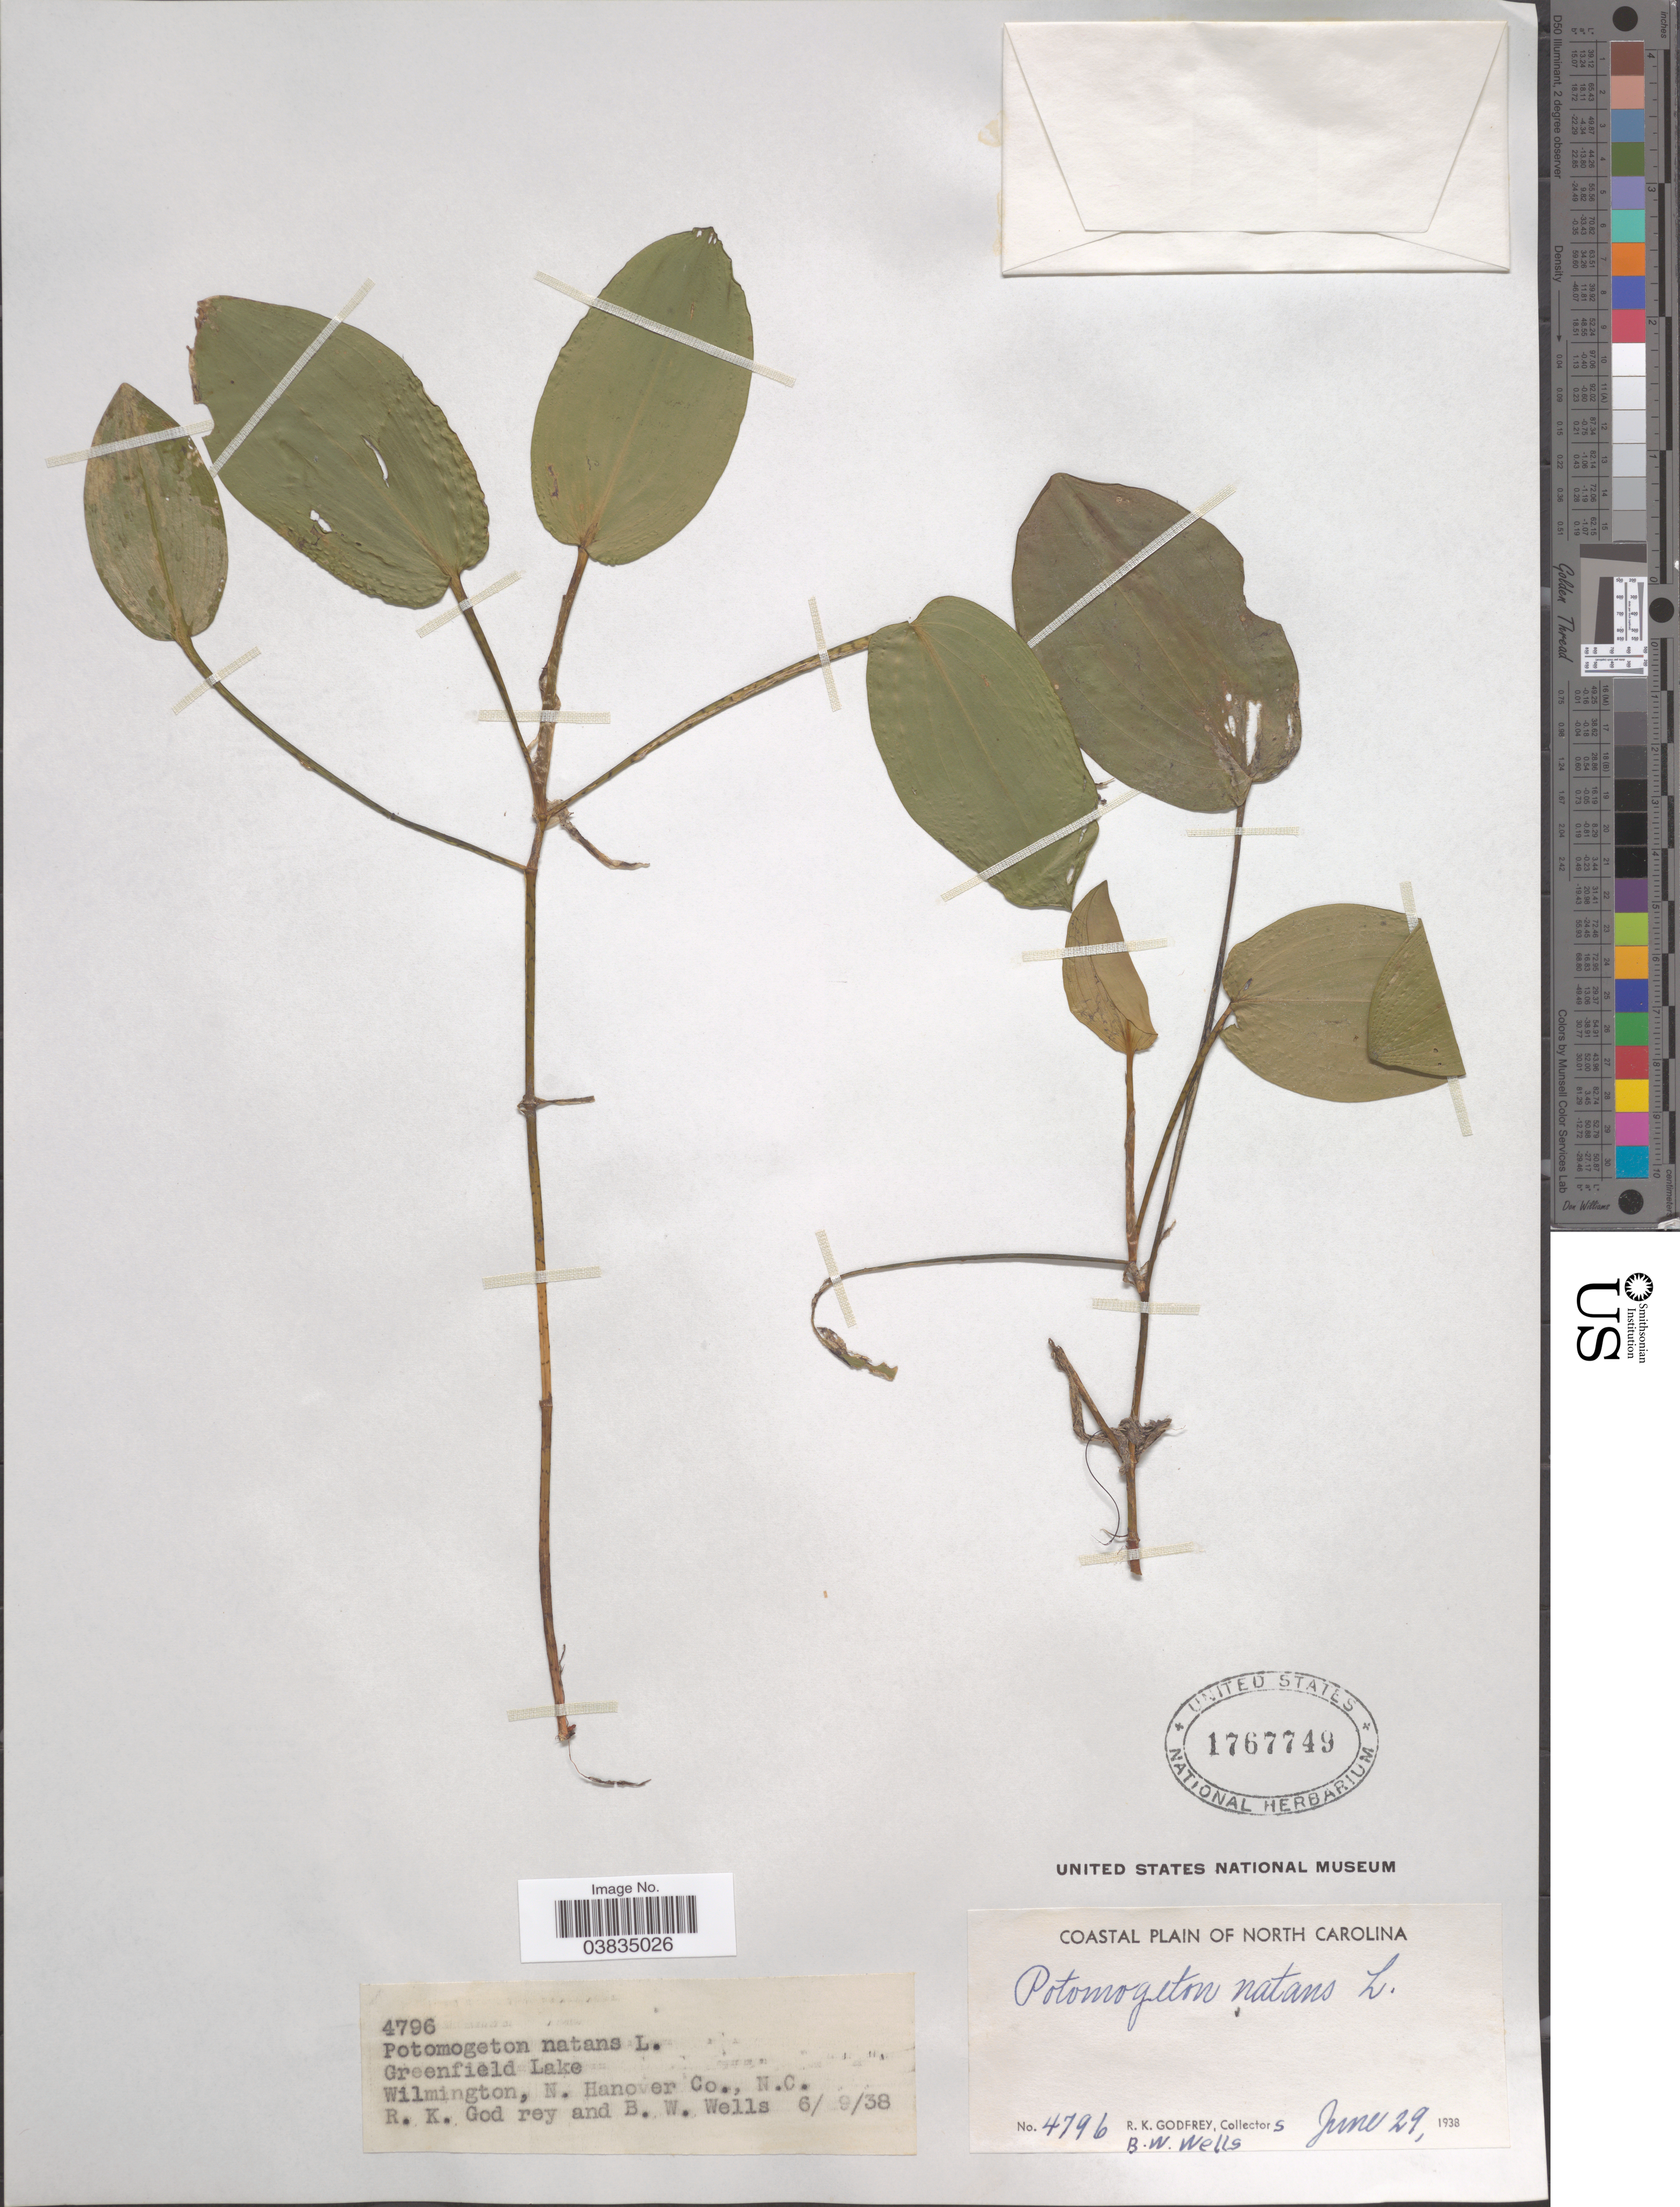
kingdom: Plantae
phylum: Tracheophyta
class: Liliopsida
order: Alismatales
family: Potamogetonaceae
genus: Potamogeton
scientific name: Potamogeton natans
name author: L.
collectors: R. K. Godfrey & B. Wells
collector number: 4796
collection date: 1938-06-29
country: United States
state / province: North Carolina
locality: Coastal Plain of North Carolina. Wilmington, N. Hanover Co.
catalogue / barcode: US 1767749